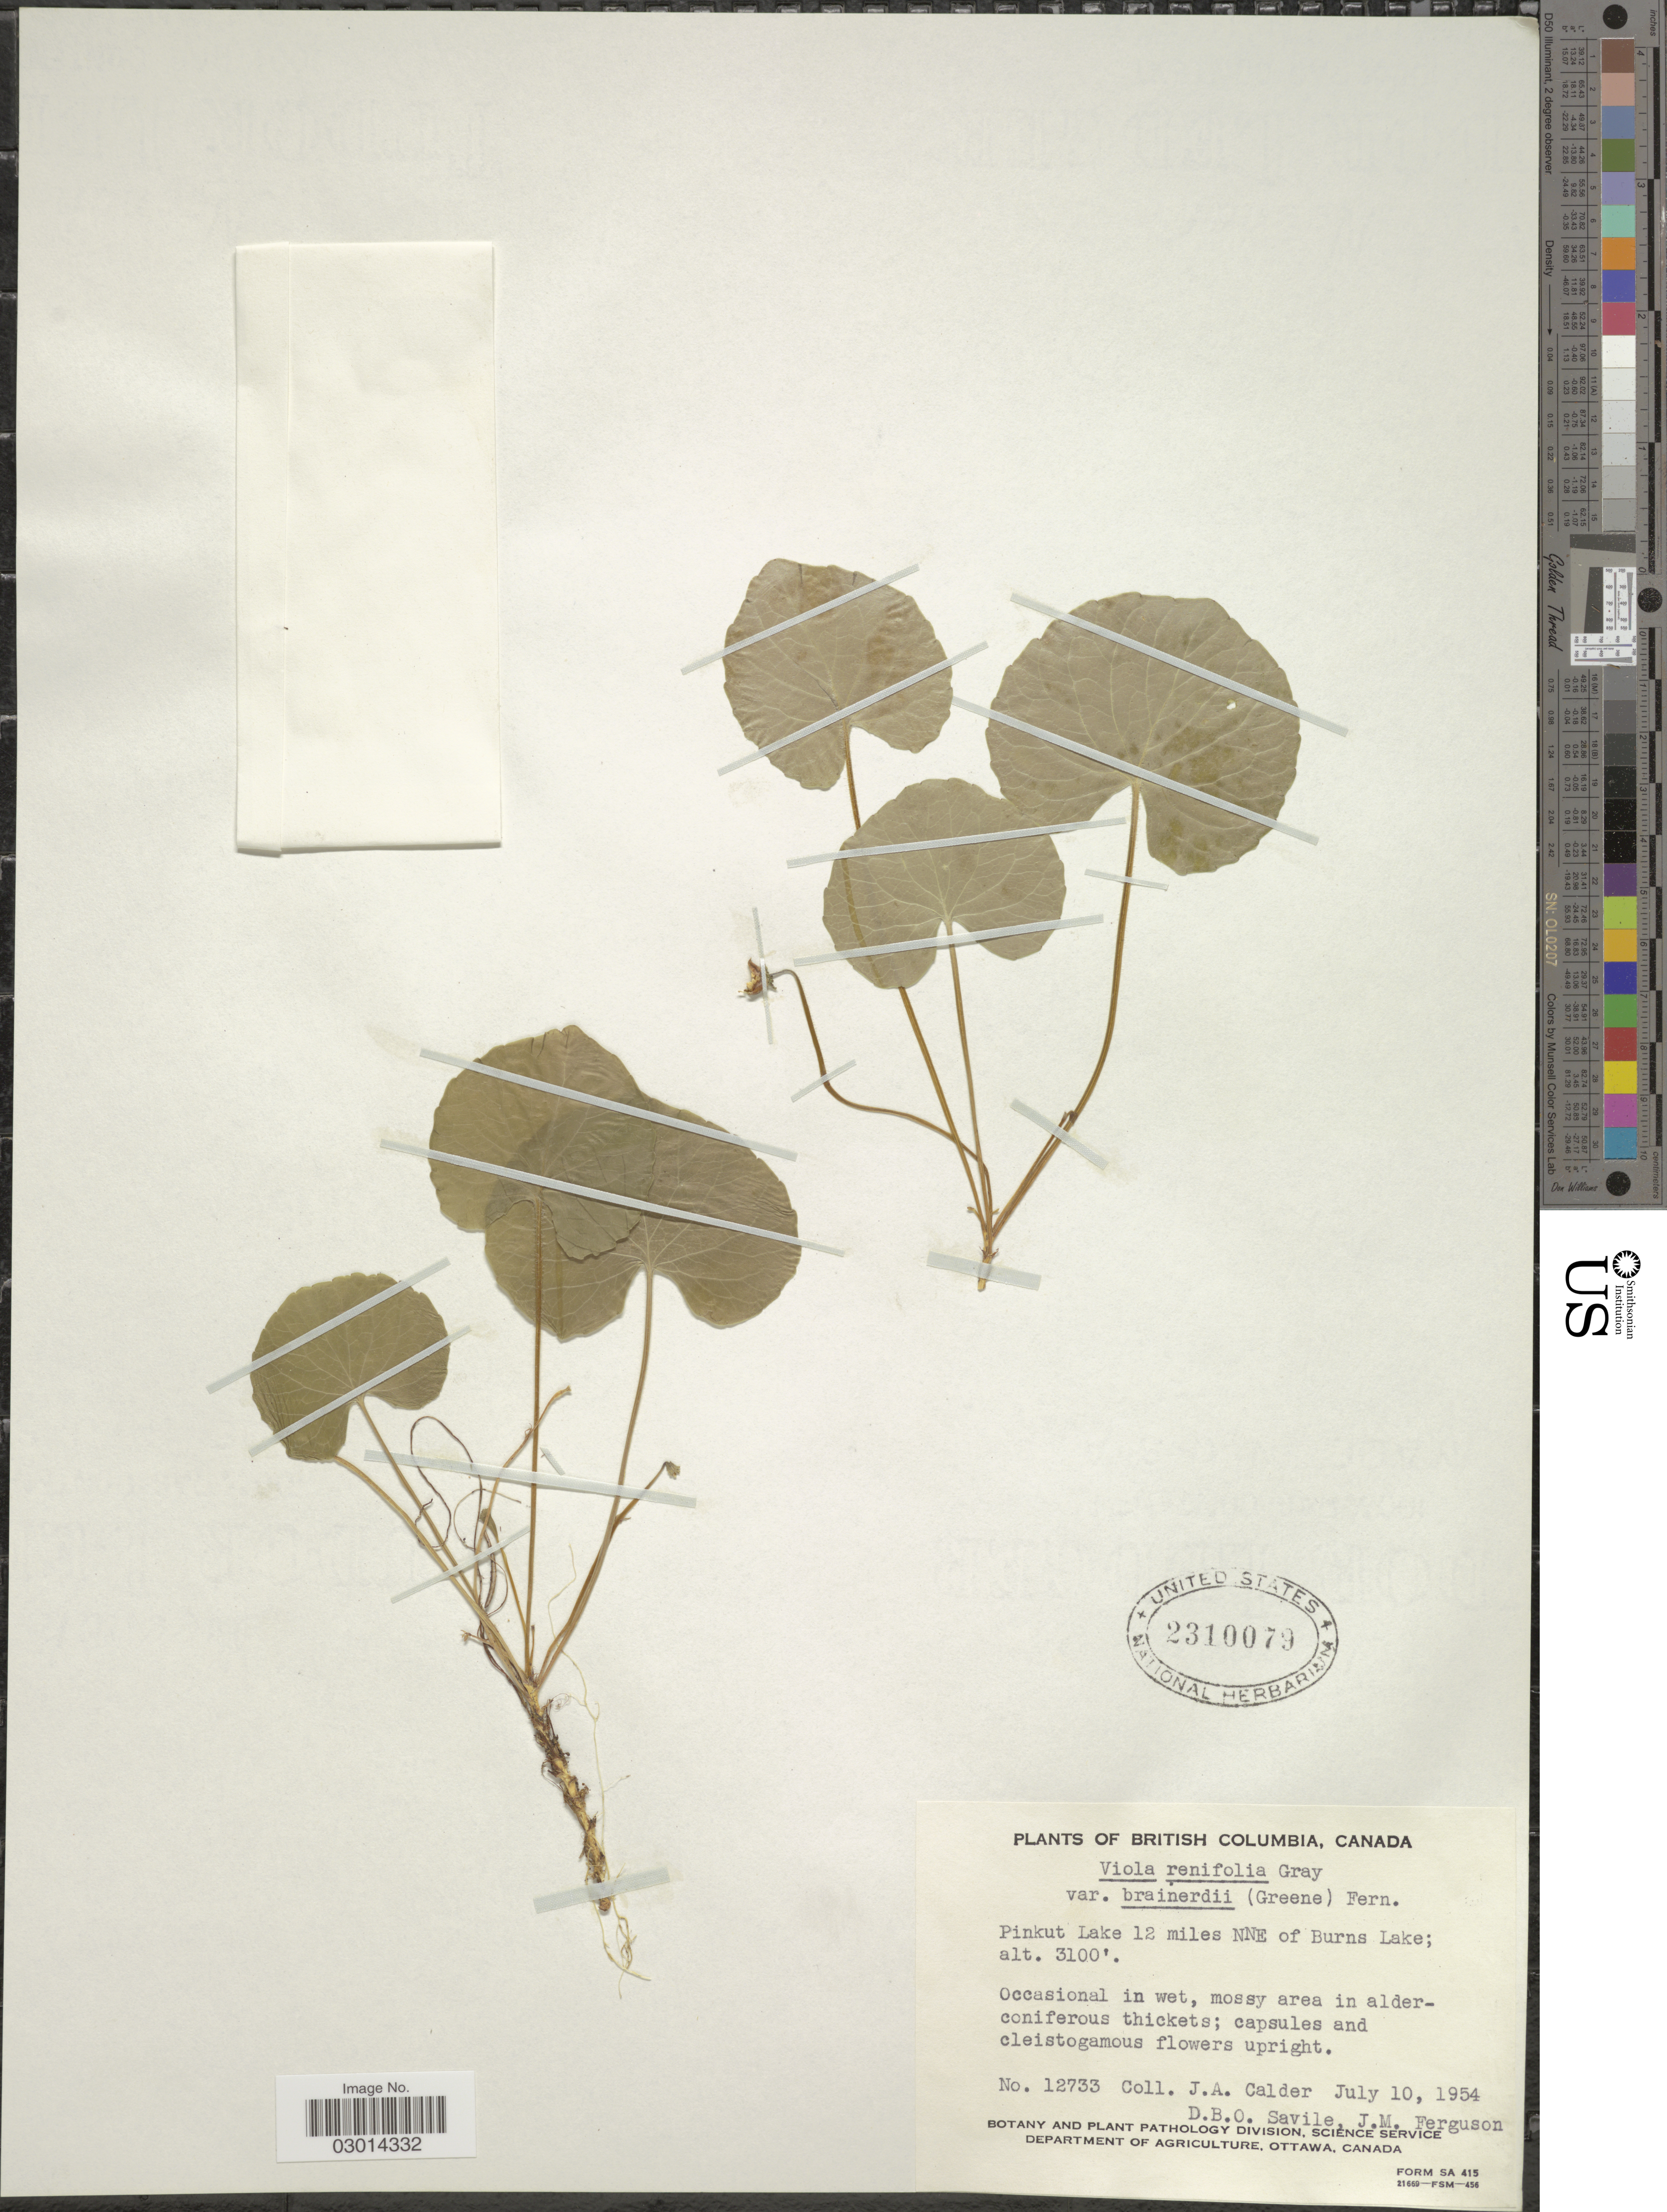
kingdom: Plantae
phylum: Tracheophyta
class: Magnoliopsida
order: Malpighiales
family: Violaceae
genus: Viola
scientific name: Viola renifolia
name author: A. Gray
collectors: J. A. Calder, D. Savile & J. M. Ferguson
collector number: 12733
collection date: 1954-07-10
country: Canada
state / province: British Columbia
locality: Pinkut Lake 12 miles NNE of Burns Lake.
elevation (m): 945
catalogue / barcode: US 2310079